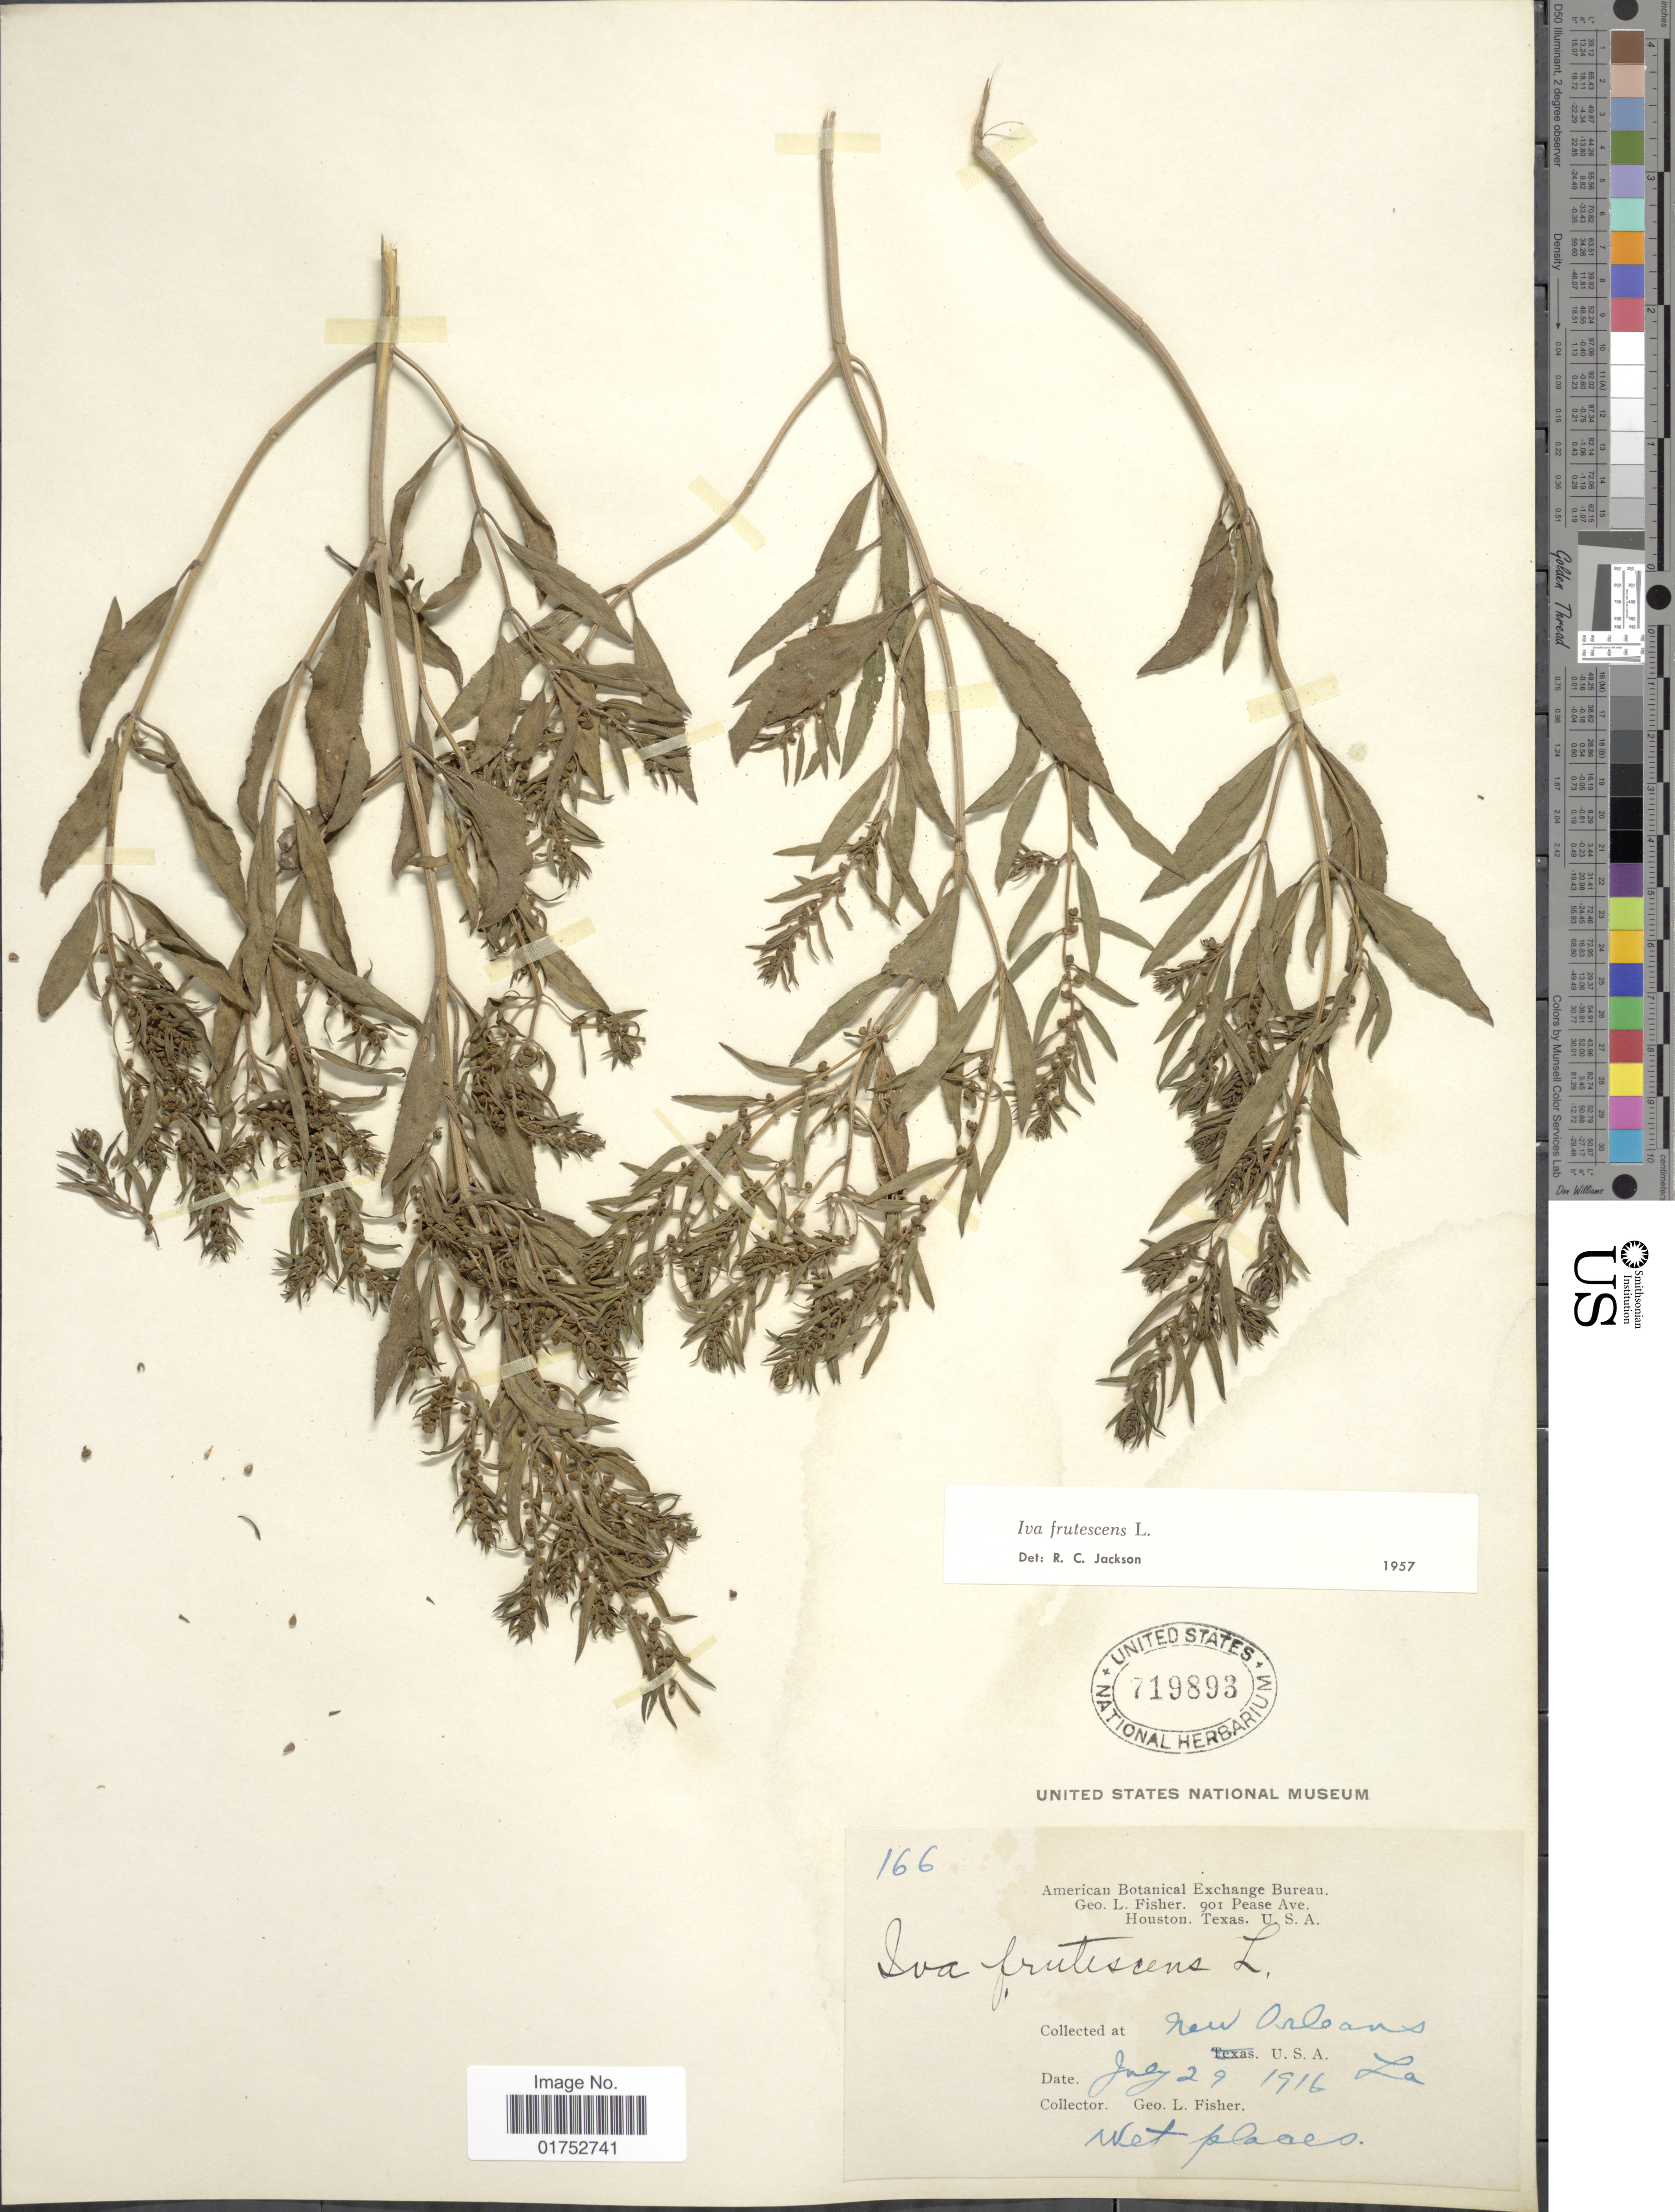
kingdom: Plantae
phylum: Tracheophyta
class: Magnoliopsida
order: Asterales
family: Asteraceae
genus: Iva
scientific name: Iva frutescens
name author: L.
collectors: G. L. Fisher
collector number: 166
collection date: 1916-07-29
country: United States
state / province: Louisiana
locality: New Orleans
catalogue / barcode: US 719893